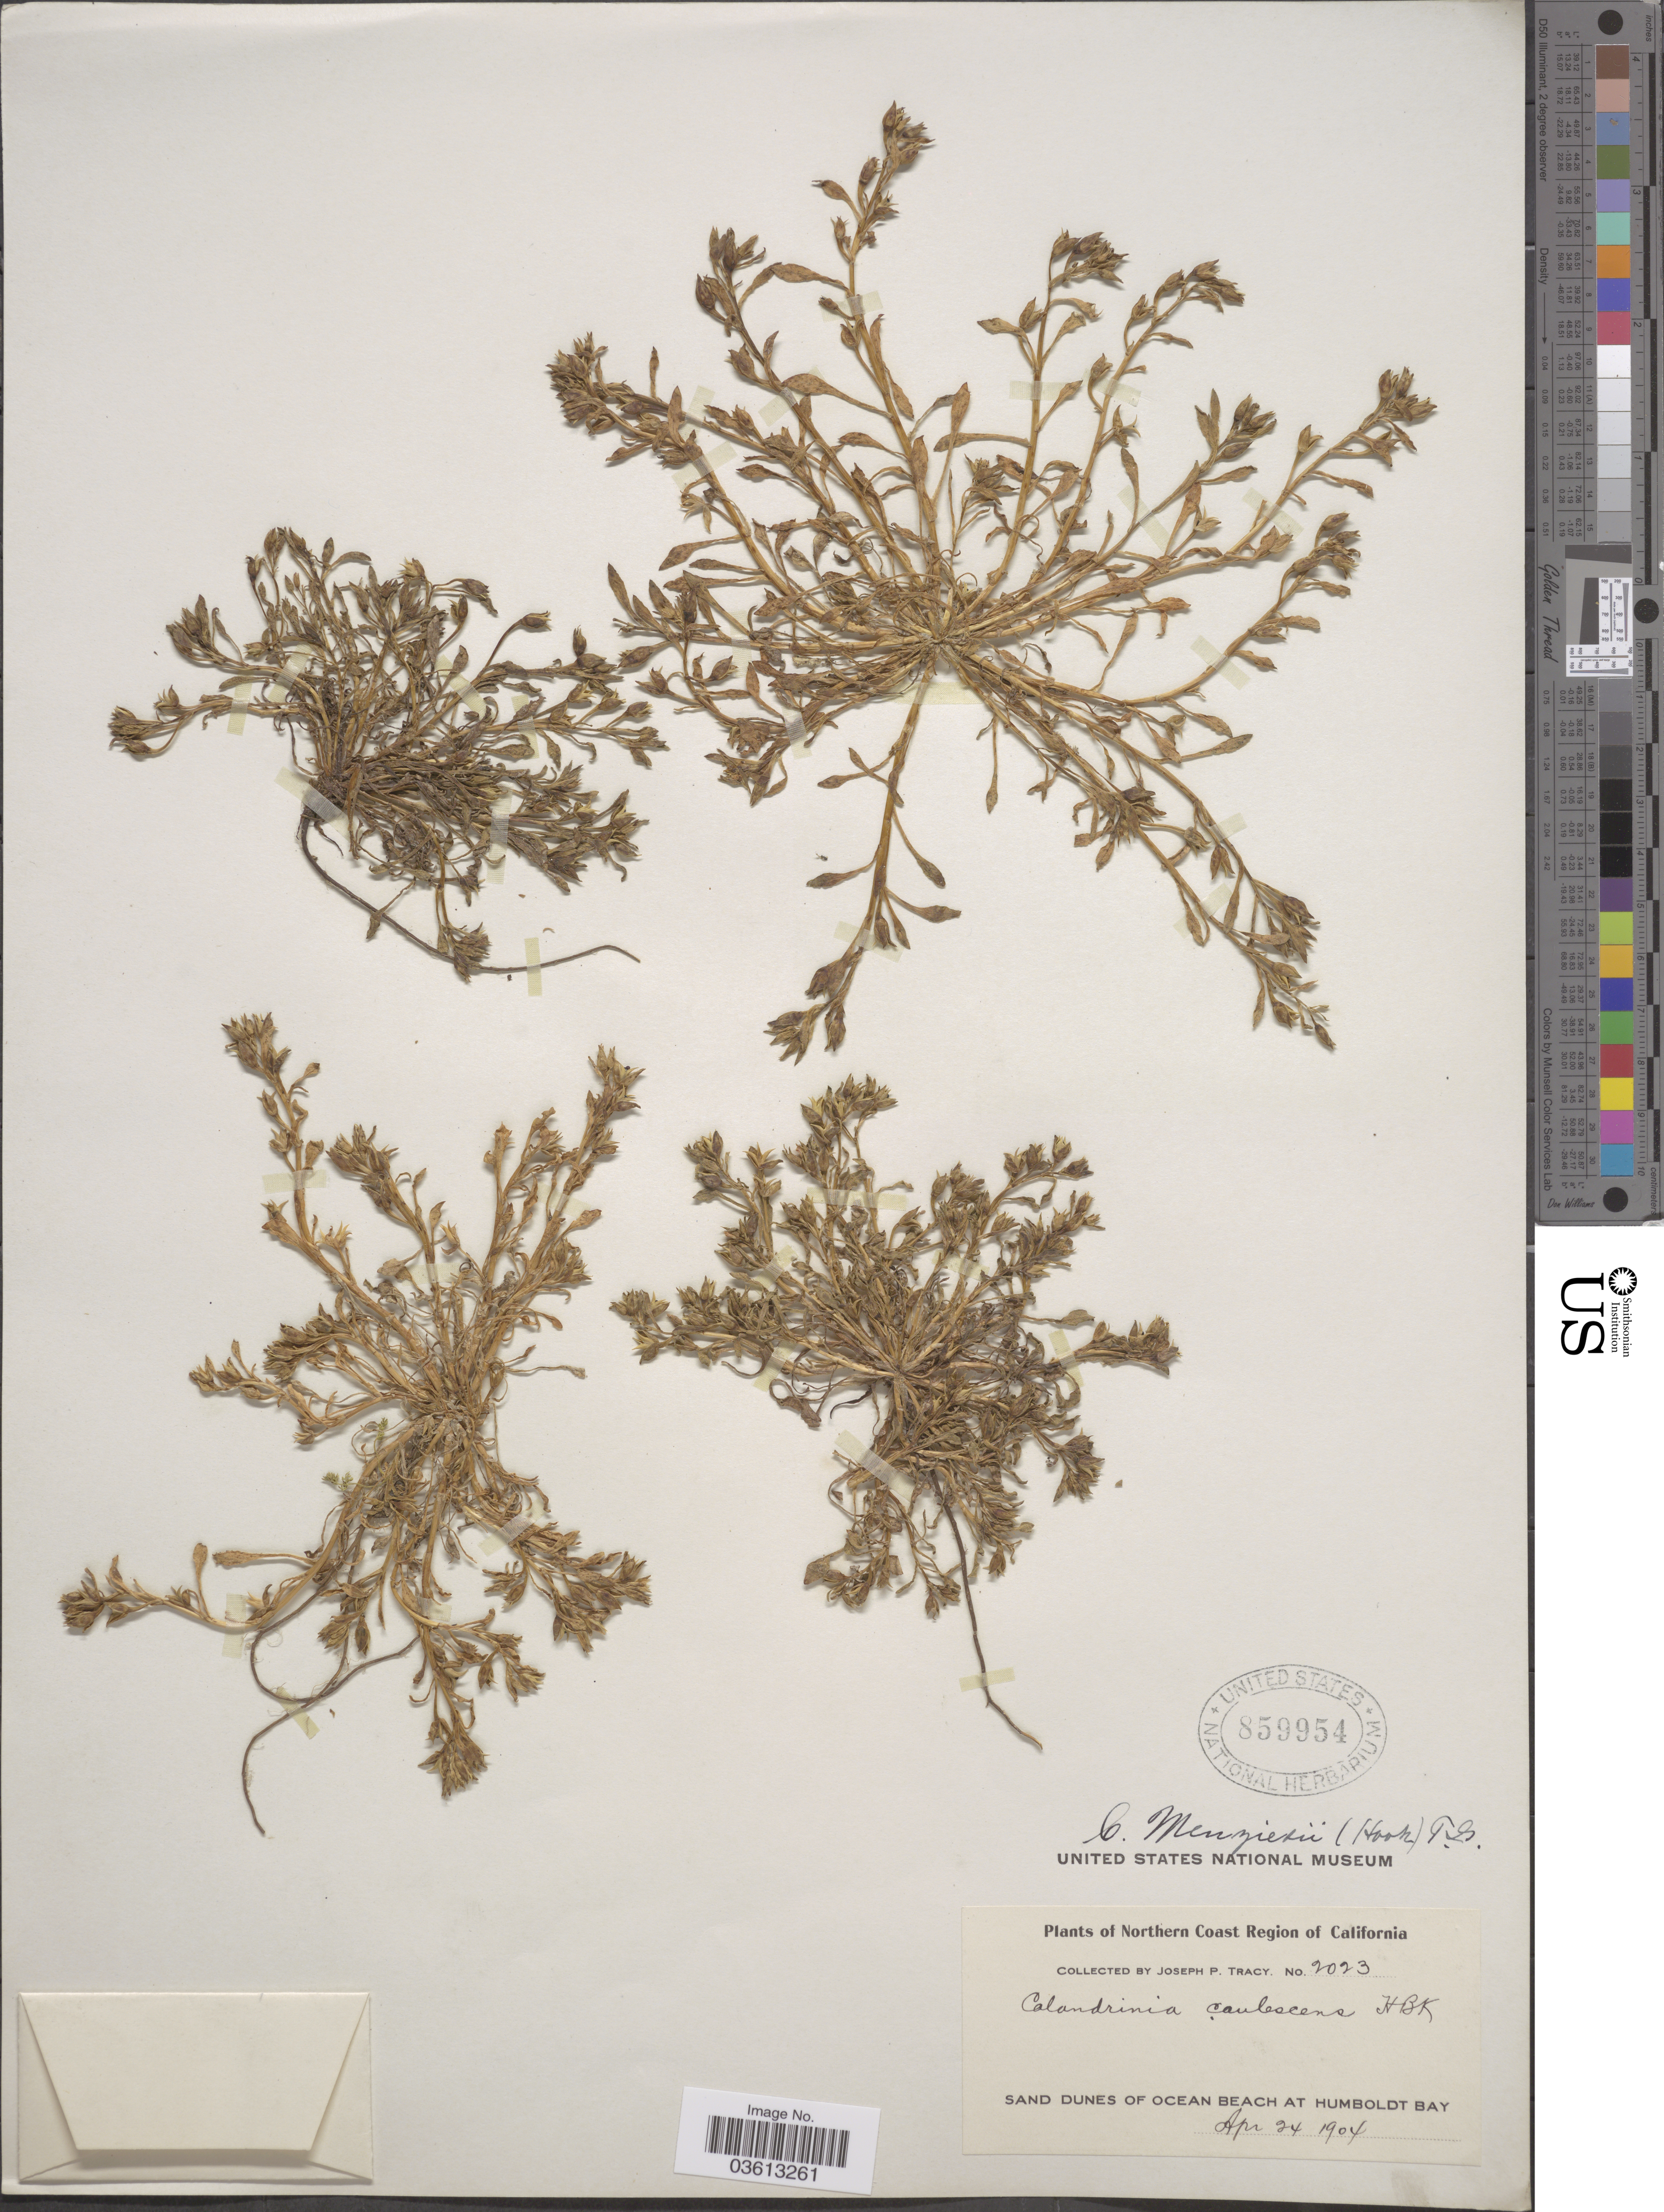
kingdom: Plantae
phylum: Tracheophyta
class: Magnoliopsida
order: Caryophyllales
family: Montiaceae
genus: Calandrinia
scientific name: Calandrinia ciliata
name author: (Ruiz & Pav.) DC.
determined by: Strong, Mark T., (BOT), Smithsonian Institution - National Museum of Natural History (UNITED STATES)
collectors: J. Tracy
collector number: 2023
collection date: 1904-04-24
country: United States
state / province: California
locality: Northern Coast Region of California. Sand dunes of Ocean Beach at Humboldt Bay.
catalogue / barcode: US 859954